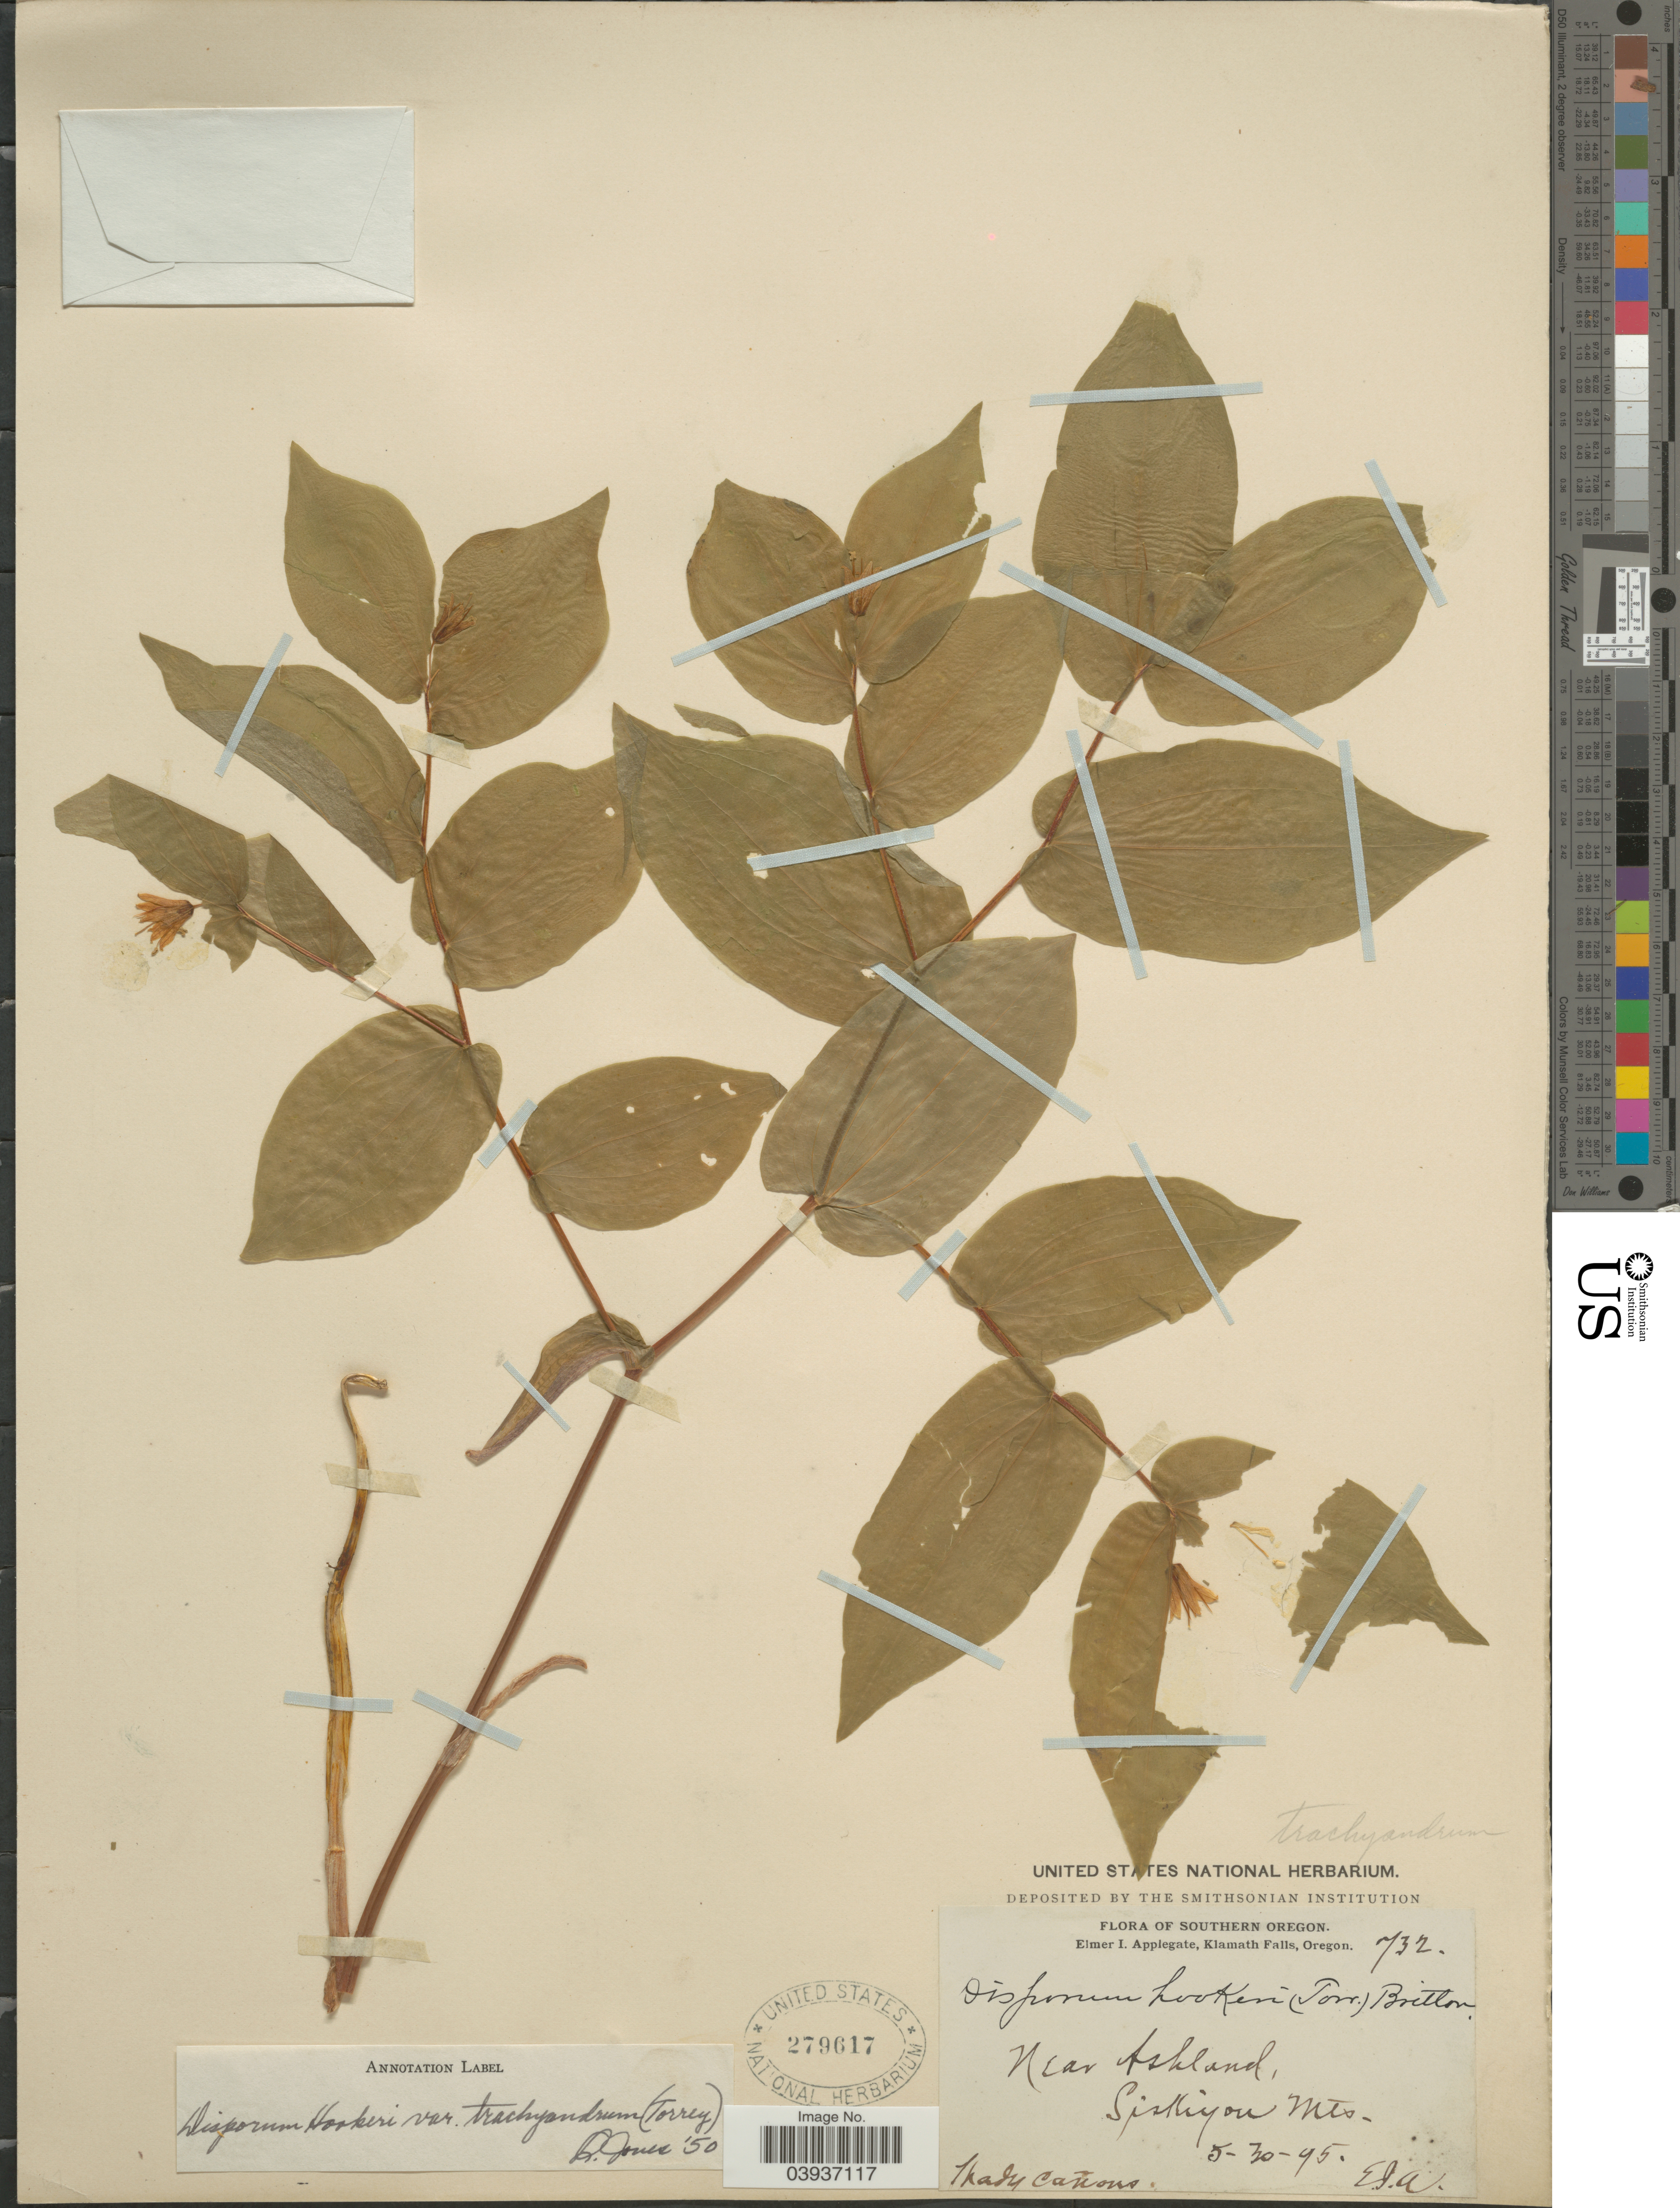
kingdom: Plantae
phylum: Tracheophyta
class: Liliopsida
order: Liliales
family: Colchicaceae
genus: Disporum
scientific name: Disporum hookeri var. trachyandrum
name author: (Torr.) Q. Jones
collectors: E. I. Applegate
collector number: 732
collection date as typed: Transcribed d/m/y: 30/5/95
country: United States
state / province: Oregon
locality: Southern Oregon. Near Ashland, Siskiyou Mts.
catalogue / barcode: US 279617